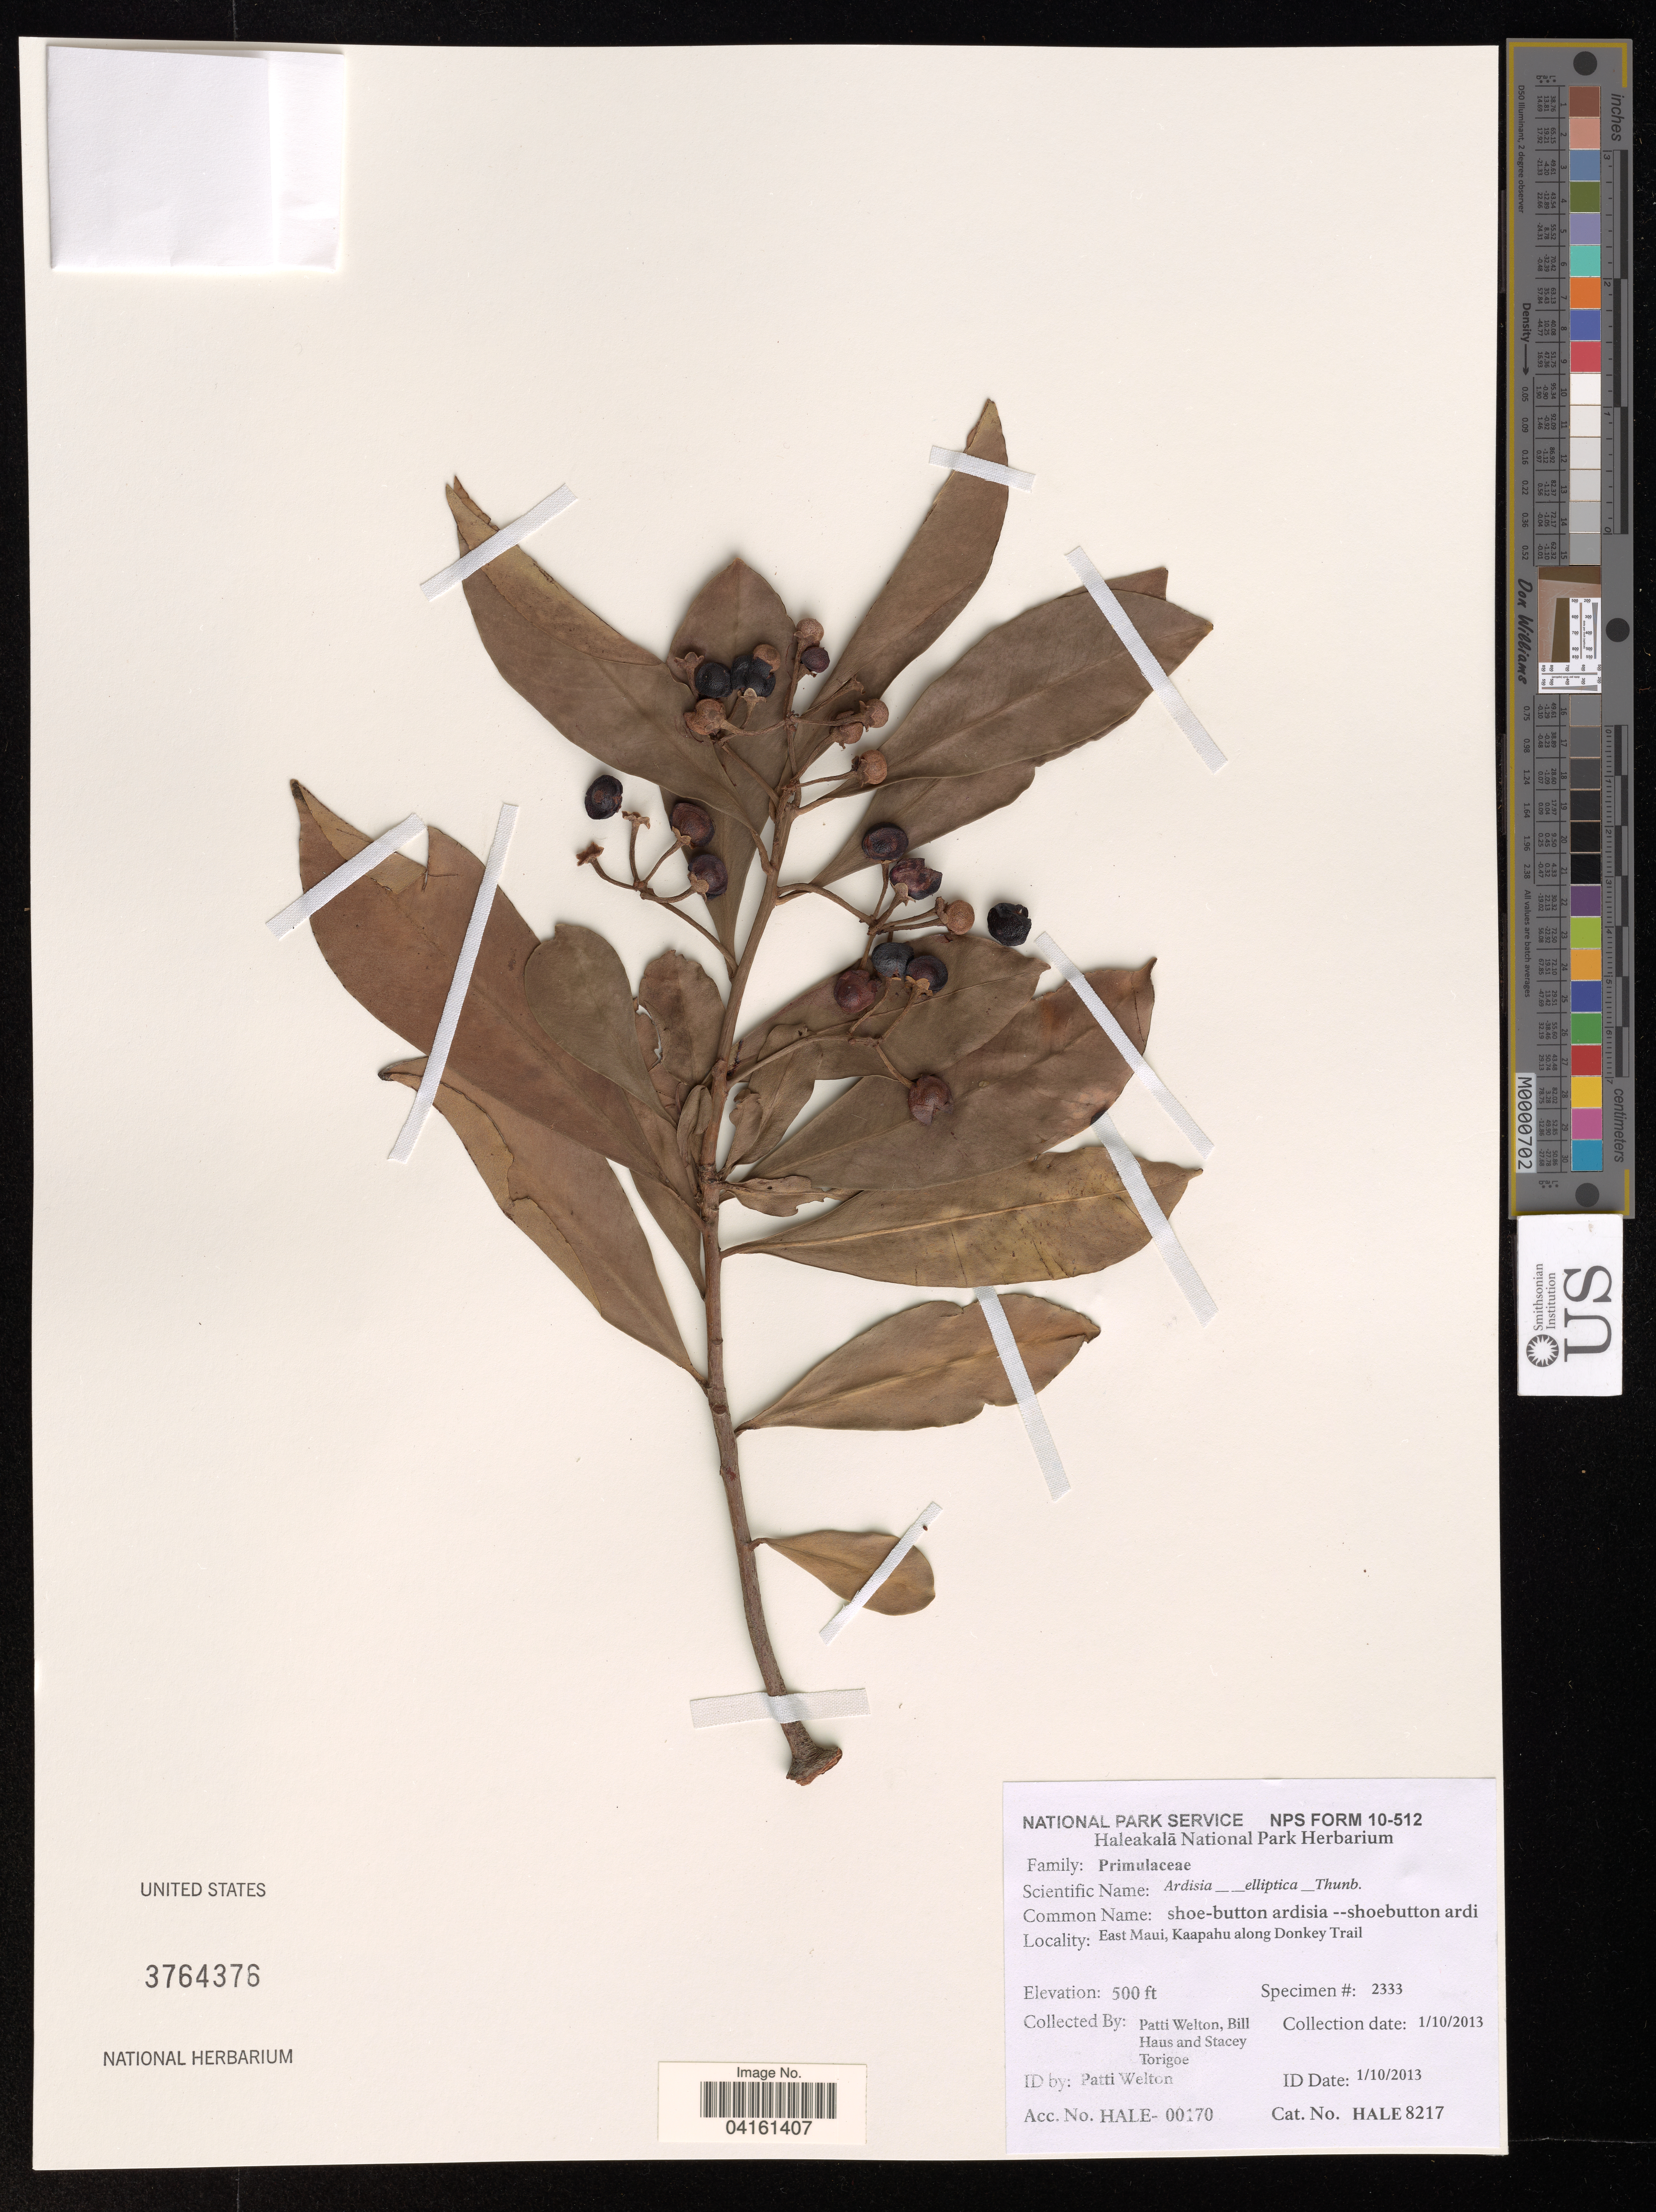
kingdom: Plantae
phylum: Tracheophyta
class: Magnoliopsida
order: Ericales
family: Primulaceae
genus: Ardisia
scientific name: Ardisia elliptica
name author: Thunb.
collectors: P. Welton, B. Haus & S. Torigoe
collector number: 2333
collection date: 2013-01-10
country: United States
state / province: Hawaii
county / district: Maui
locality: East Maui, Kaapahu along Donkey Trail.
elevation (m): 152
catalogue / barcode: US 3764376